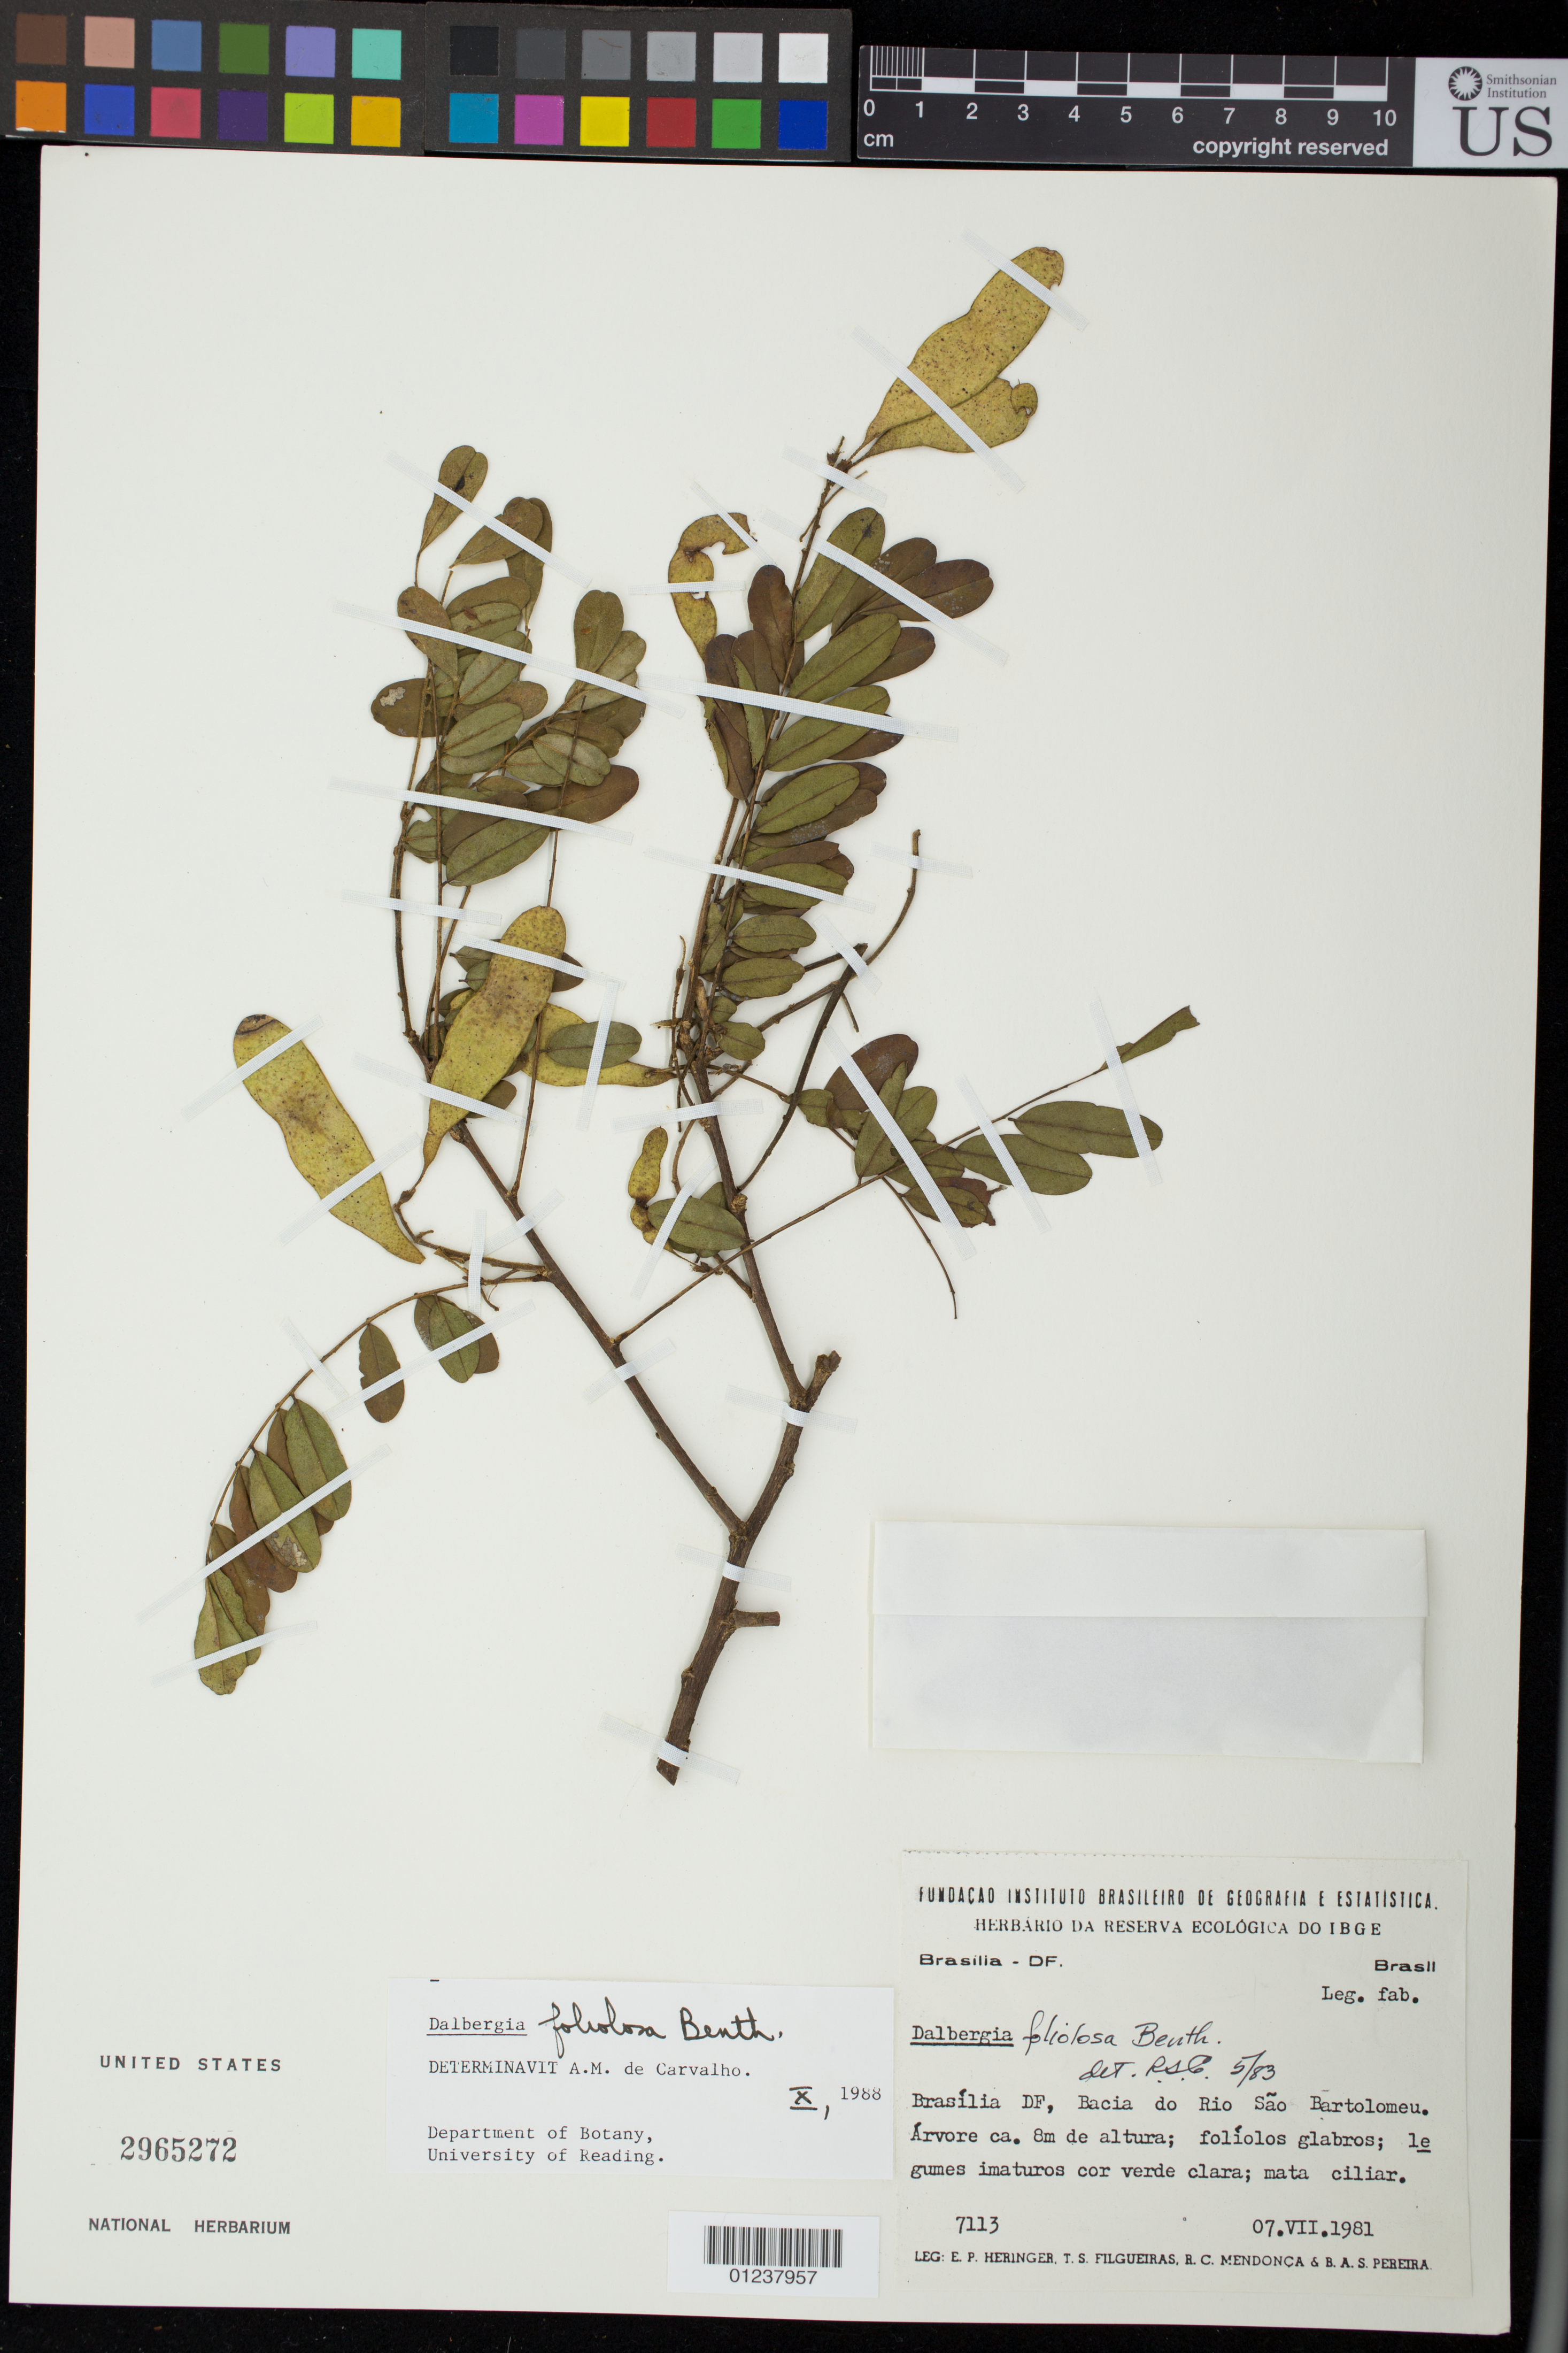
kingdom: Plantae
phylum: Tracheophyta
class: Magnoliopsida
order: Fabales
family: Fabaceae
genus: Dalbergia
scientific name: Dalbergia foliosa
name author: (Benth.) A.M. Carvalho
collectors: E. P. Heringer, T. S. Filgueiras, R. C. Mendonça & B. A. S. Pereira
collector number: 7113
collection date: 1981-07-07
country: Brazil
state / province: Distrito Federal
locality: Brasilia, Bacia do Rio Sao Bartolomeu.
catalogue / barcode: US 2965272